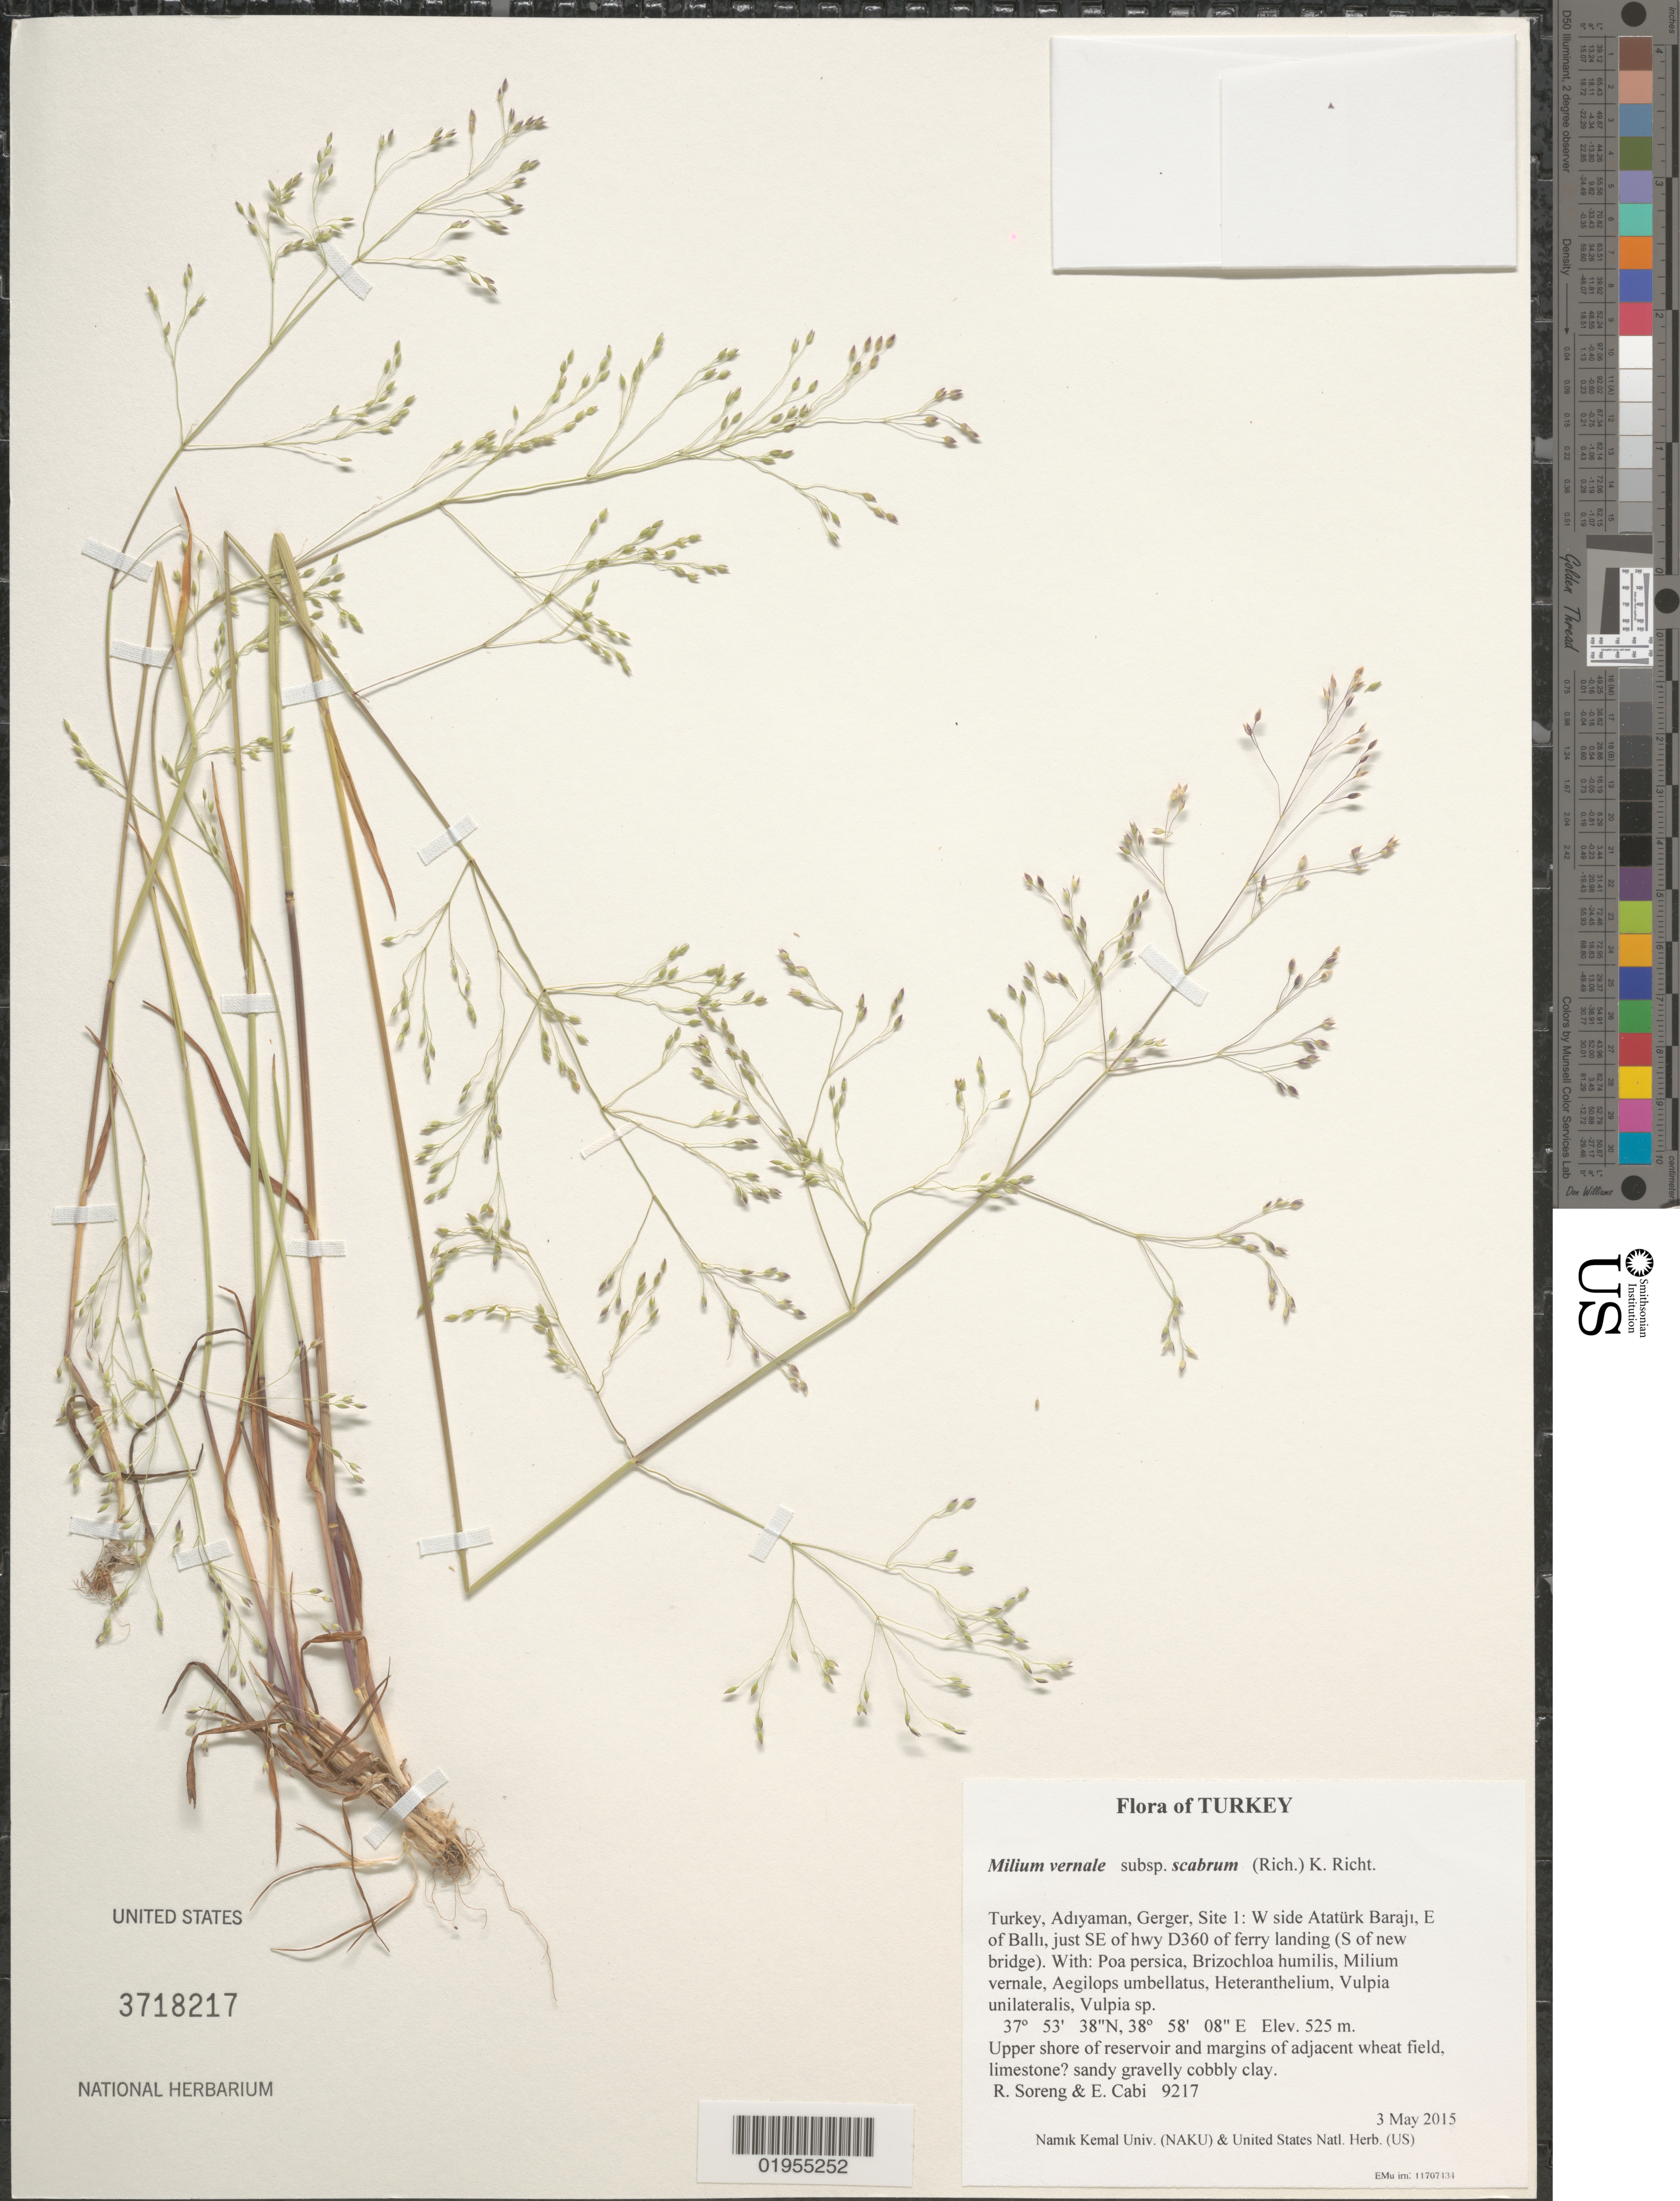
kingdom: Plantae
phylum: Tracheophyta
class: Liliopsida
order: Poales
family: Poaceae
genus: Milium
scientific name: Milium vernale subsp. scabrum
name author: (Rich.) K. Richt.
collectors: R. J. Soreng & E. Cabi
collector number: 9217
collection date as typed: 2015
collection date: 2015-05-03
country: Turkey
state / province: Adiyaman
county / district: Gerger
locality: Site 1: W side Ataturk Baraji, E of Balli, just SE of hwy D360 of ferry landing (S of new bridge)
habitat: Upper shore of reservoir and margins of adjacent wheat field, limestone? sandy gravelly cobbly clay.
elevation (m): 525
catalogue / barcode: US 3718217